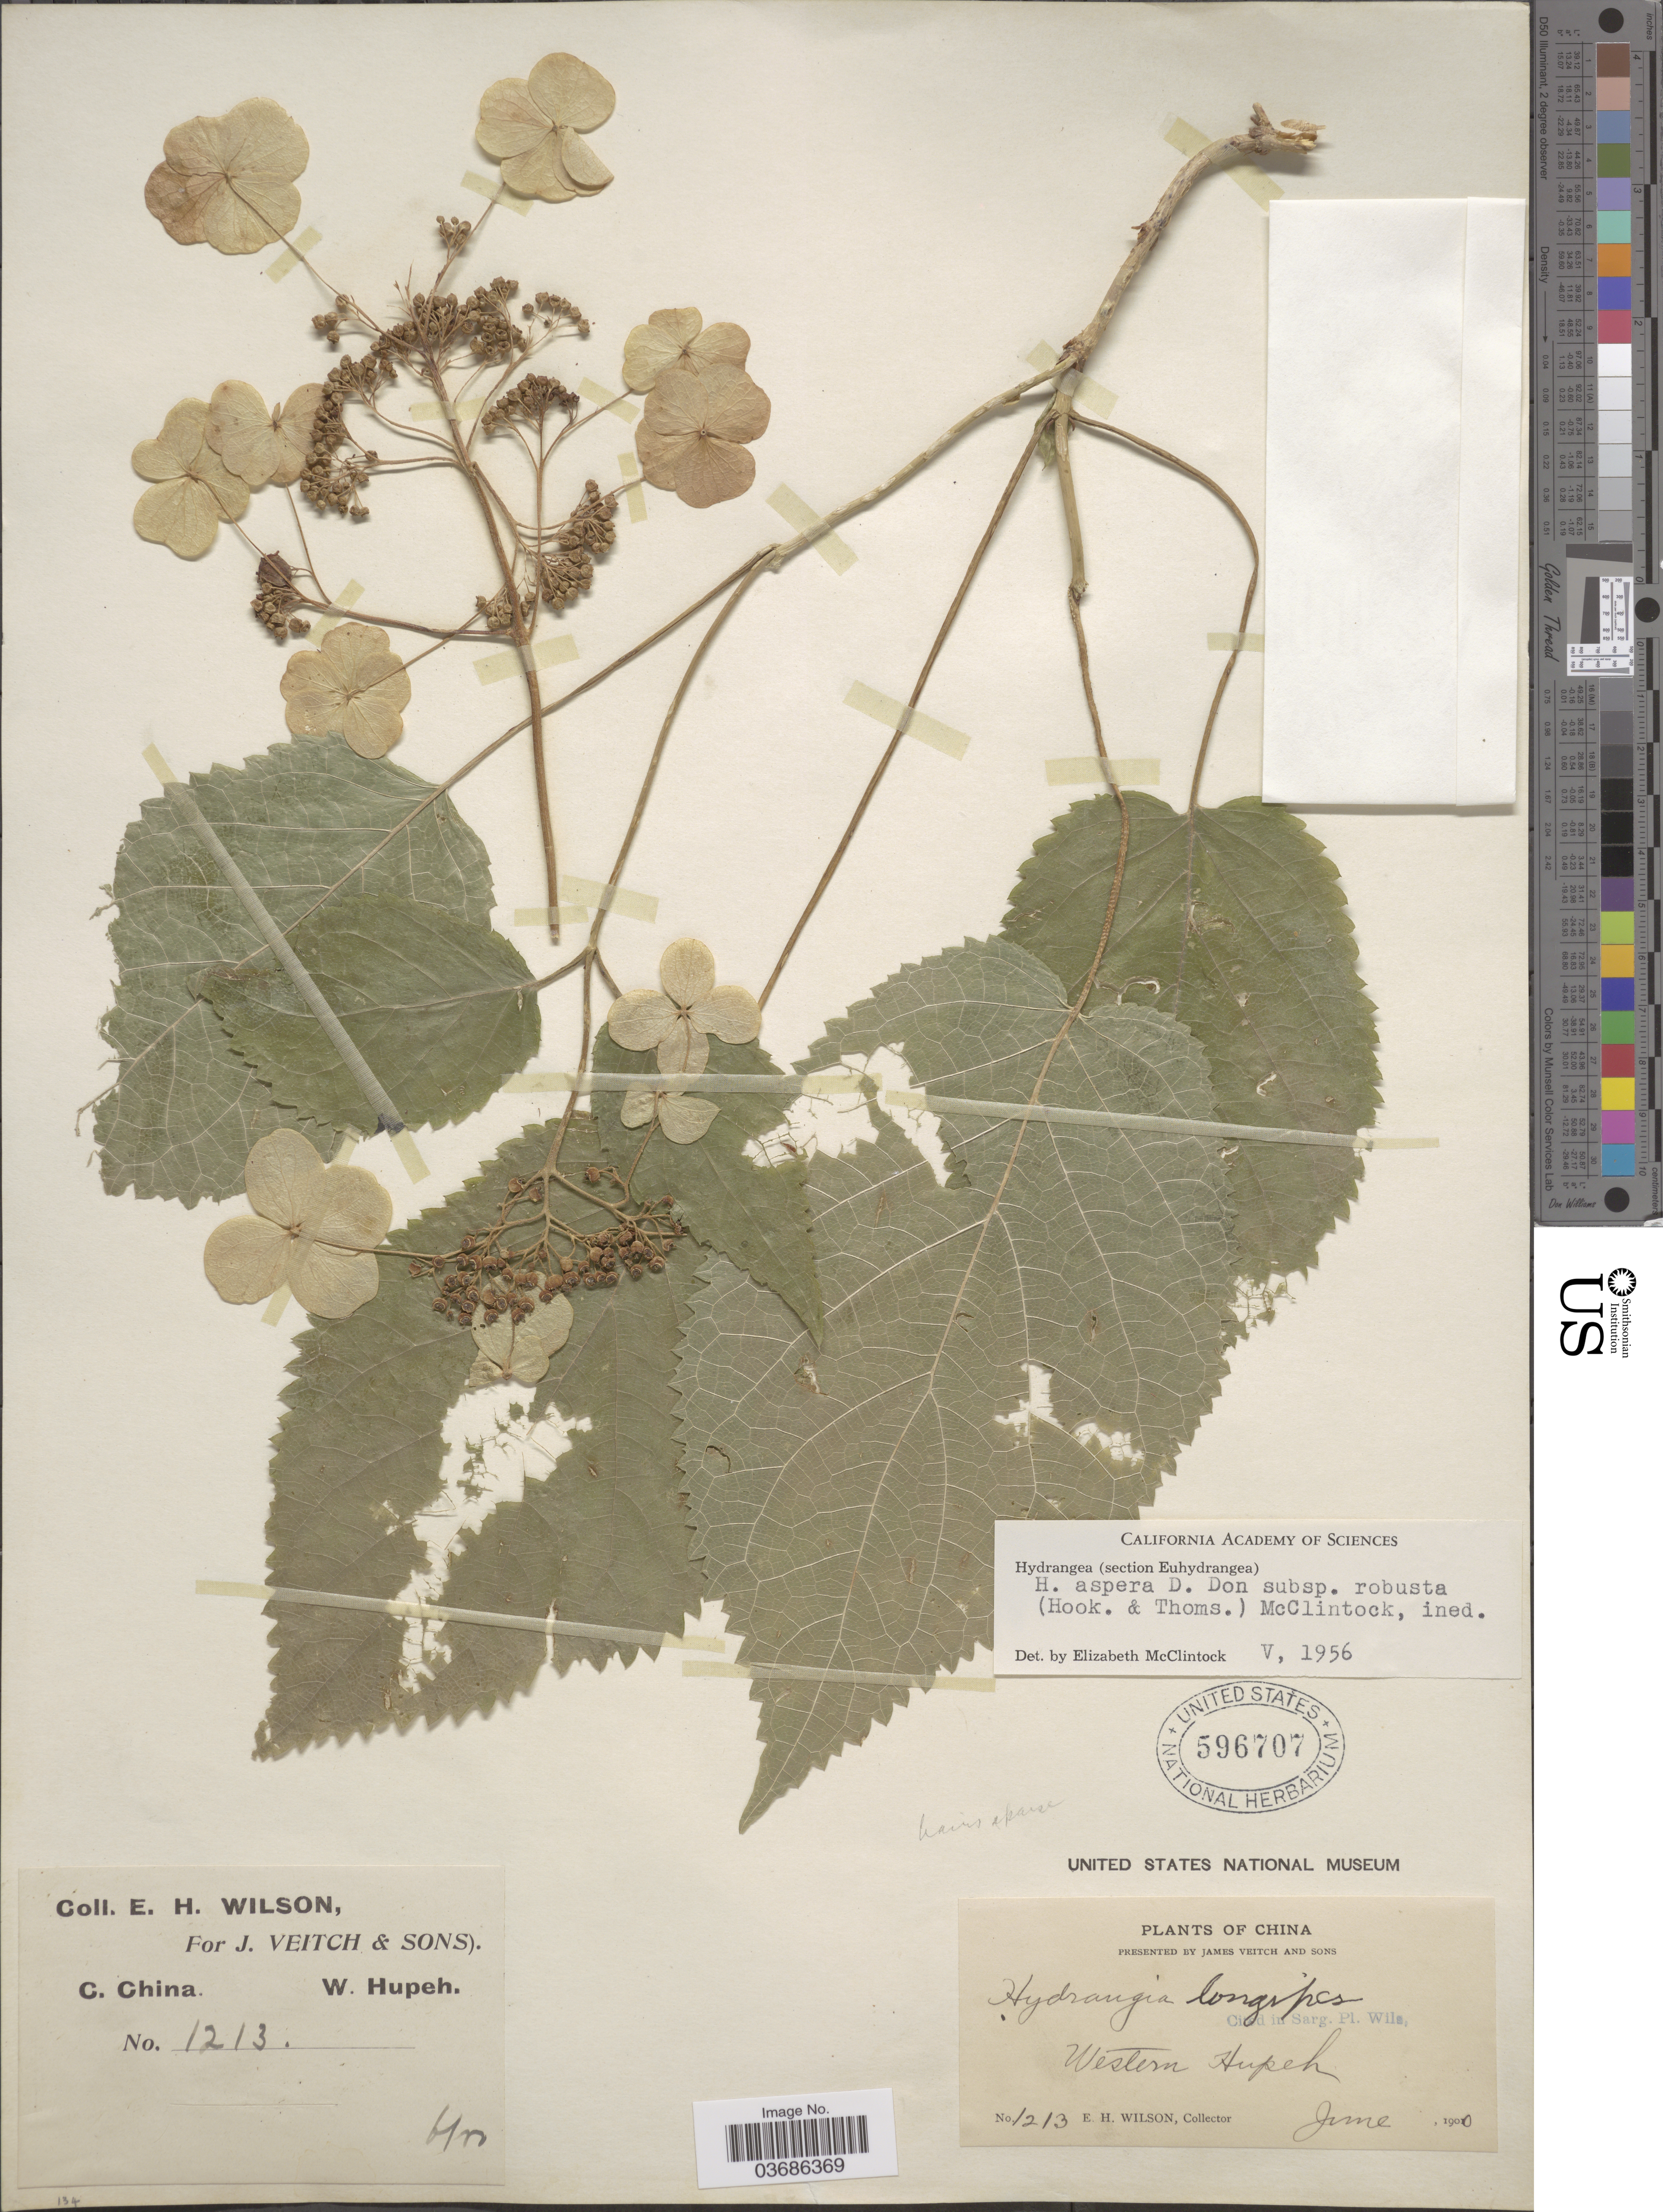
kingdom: Plantae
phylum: Tracheophyta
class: Magnoliopsida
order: Cornales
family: Hydrangeaceae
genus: Hydrangea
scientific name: Hydrangea aspera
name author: Buch.-Ham. ex D. Don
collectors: E. Wilson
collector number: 1213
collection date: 1900-06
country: China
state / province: Hubei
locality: C. China. Western Hupeh.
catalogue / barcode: US 596707